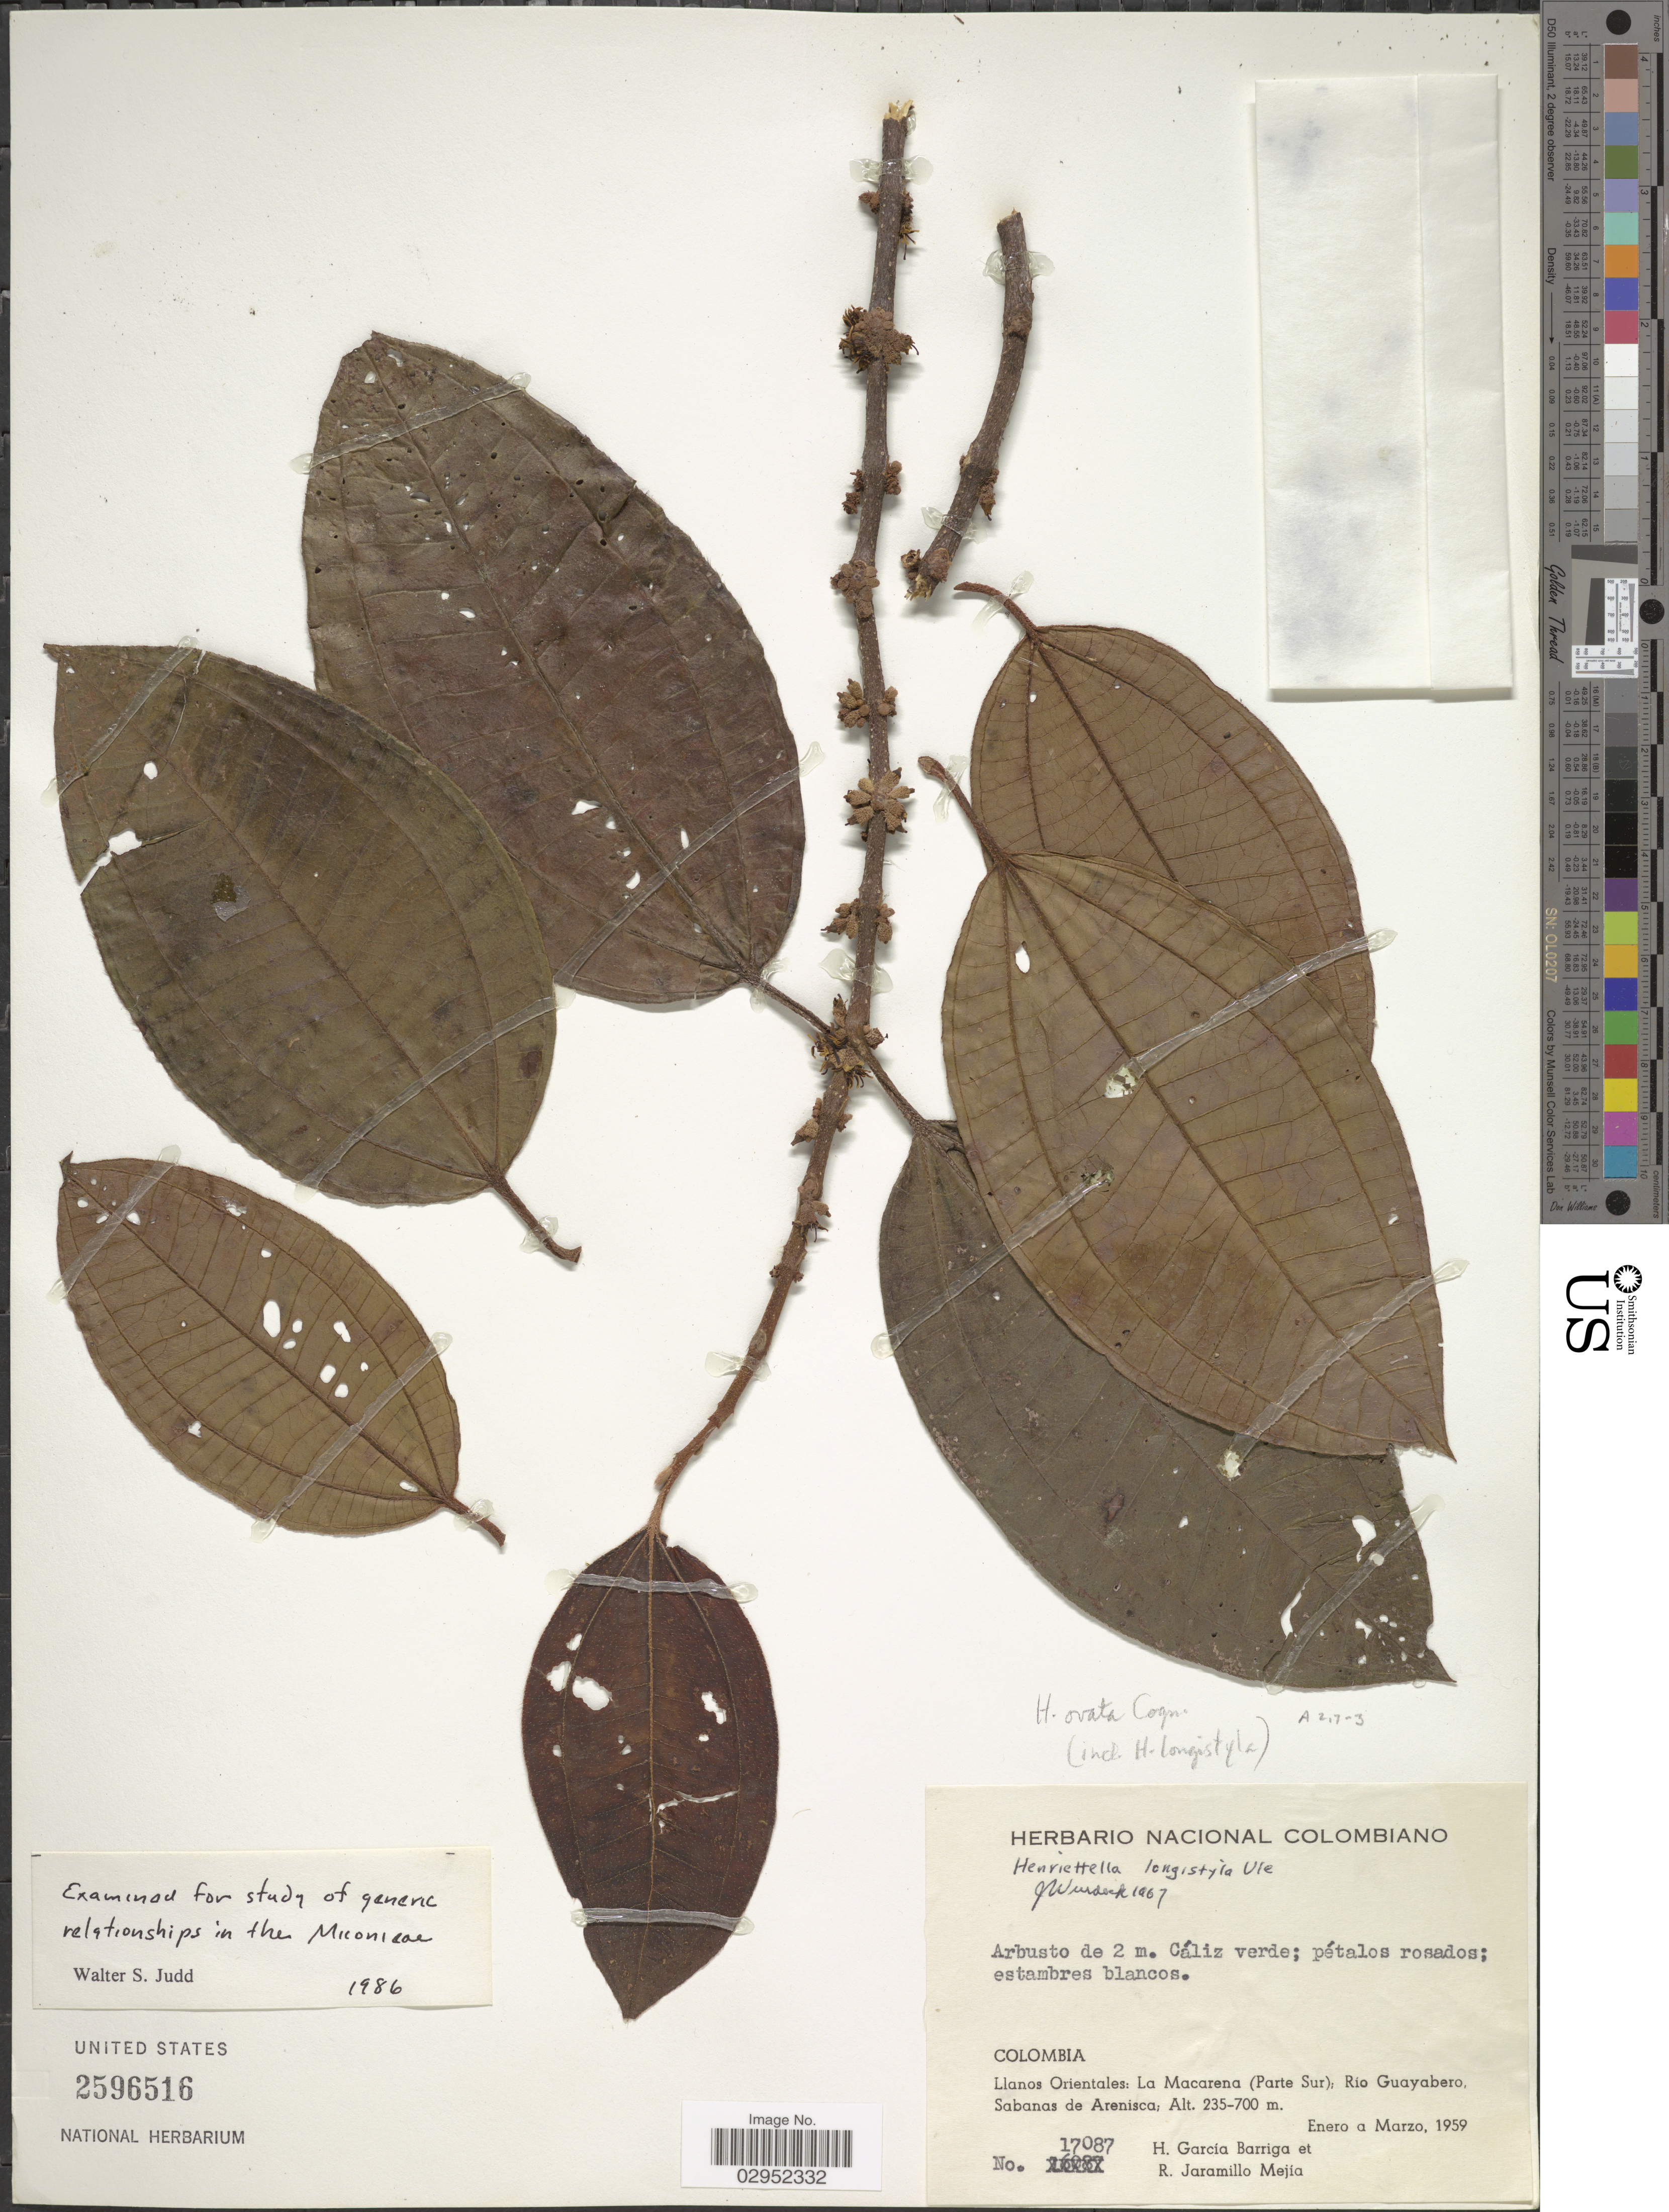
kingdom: Plantae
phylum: Tracheophyta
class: Magnoliopsida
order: Myrtales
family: Melastomataceae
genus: Henriettea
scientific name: Henriettea ovata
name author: (Cogn.) Penneys et al.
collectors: H. García Barriga, H. García Barriga & R. Jaramillo M.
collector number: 17087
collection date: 1959-01/1959-03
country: Colombia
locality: Llanos Orientales: La Macarena (Parte Sur), Río Guayabero, Sabanas de Arenisca.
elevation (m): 235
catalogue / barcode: US 2596516